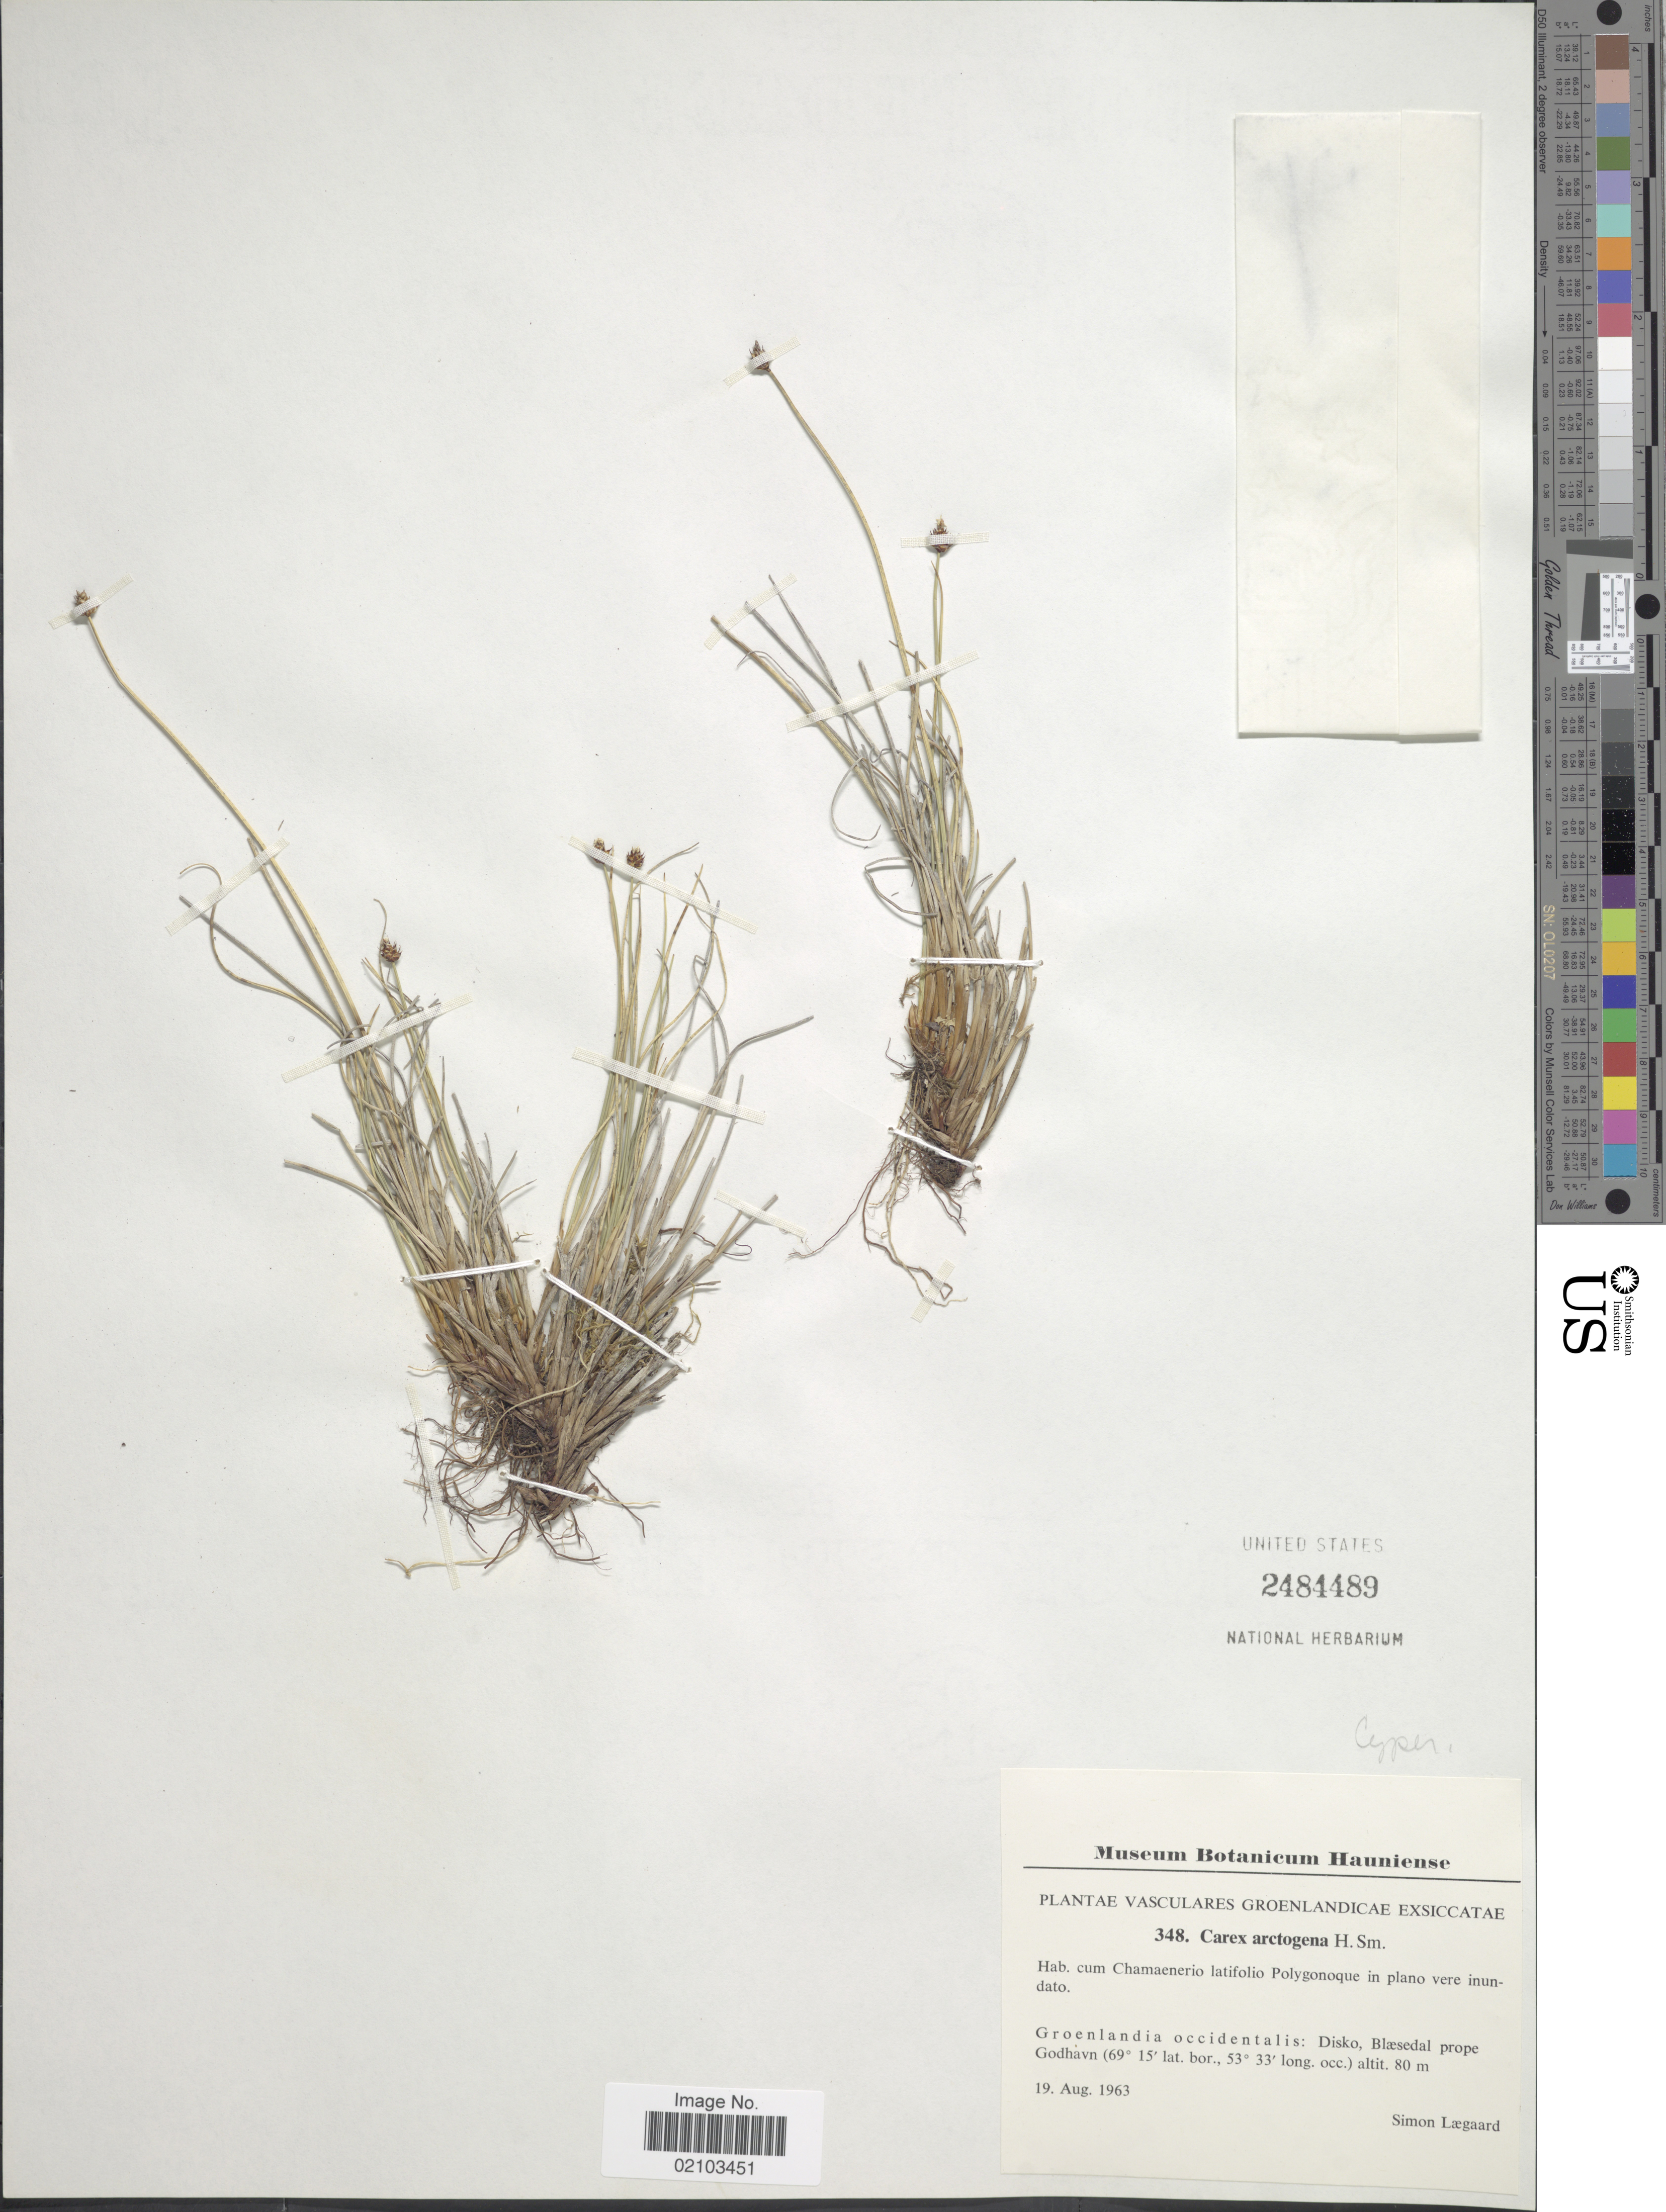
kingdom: Plantae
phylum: Tracheophyta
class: Liliopsida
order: Poales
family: Cyperaceae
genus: Carex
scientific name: Carex arctogena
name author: Harry Sm.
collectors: S. Lægaard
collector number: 348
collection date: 1963-08-19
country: Greenland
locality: Groenlandia occidentalis: Disko, Blaesdal prope Godhavn.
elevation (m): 80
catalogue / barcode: US 2484489